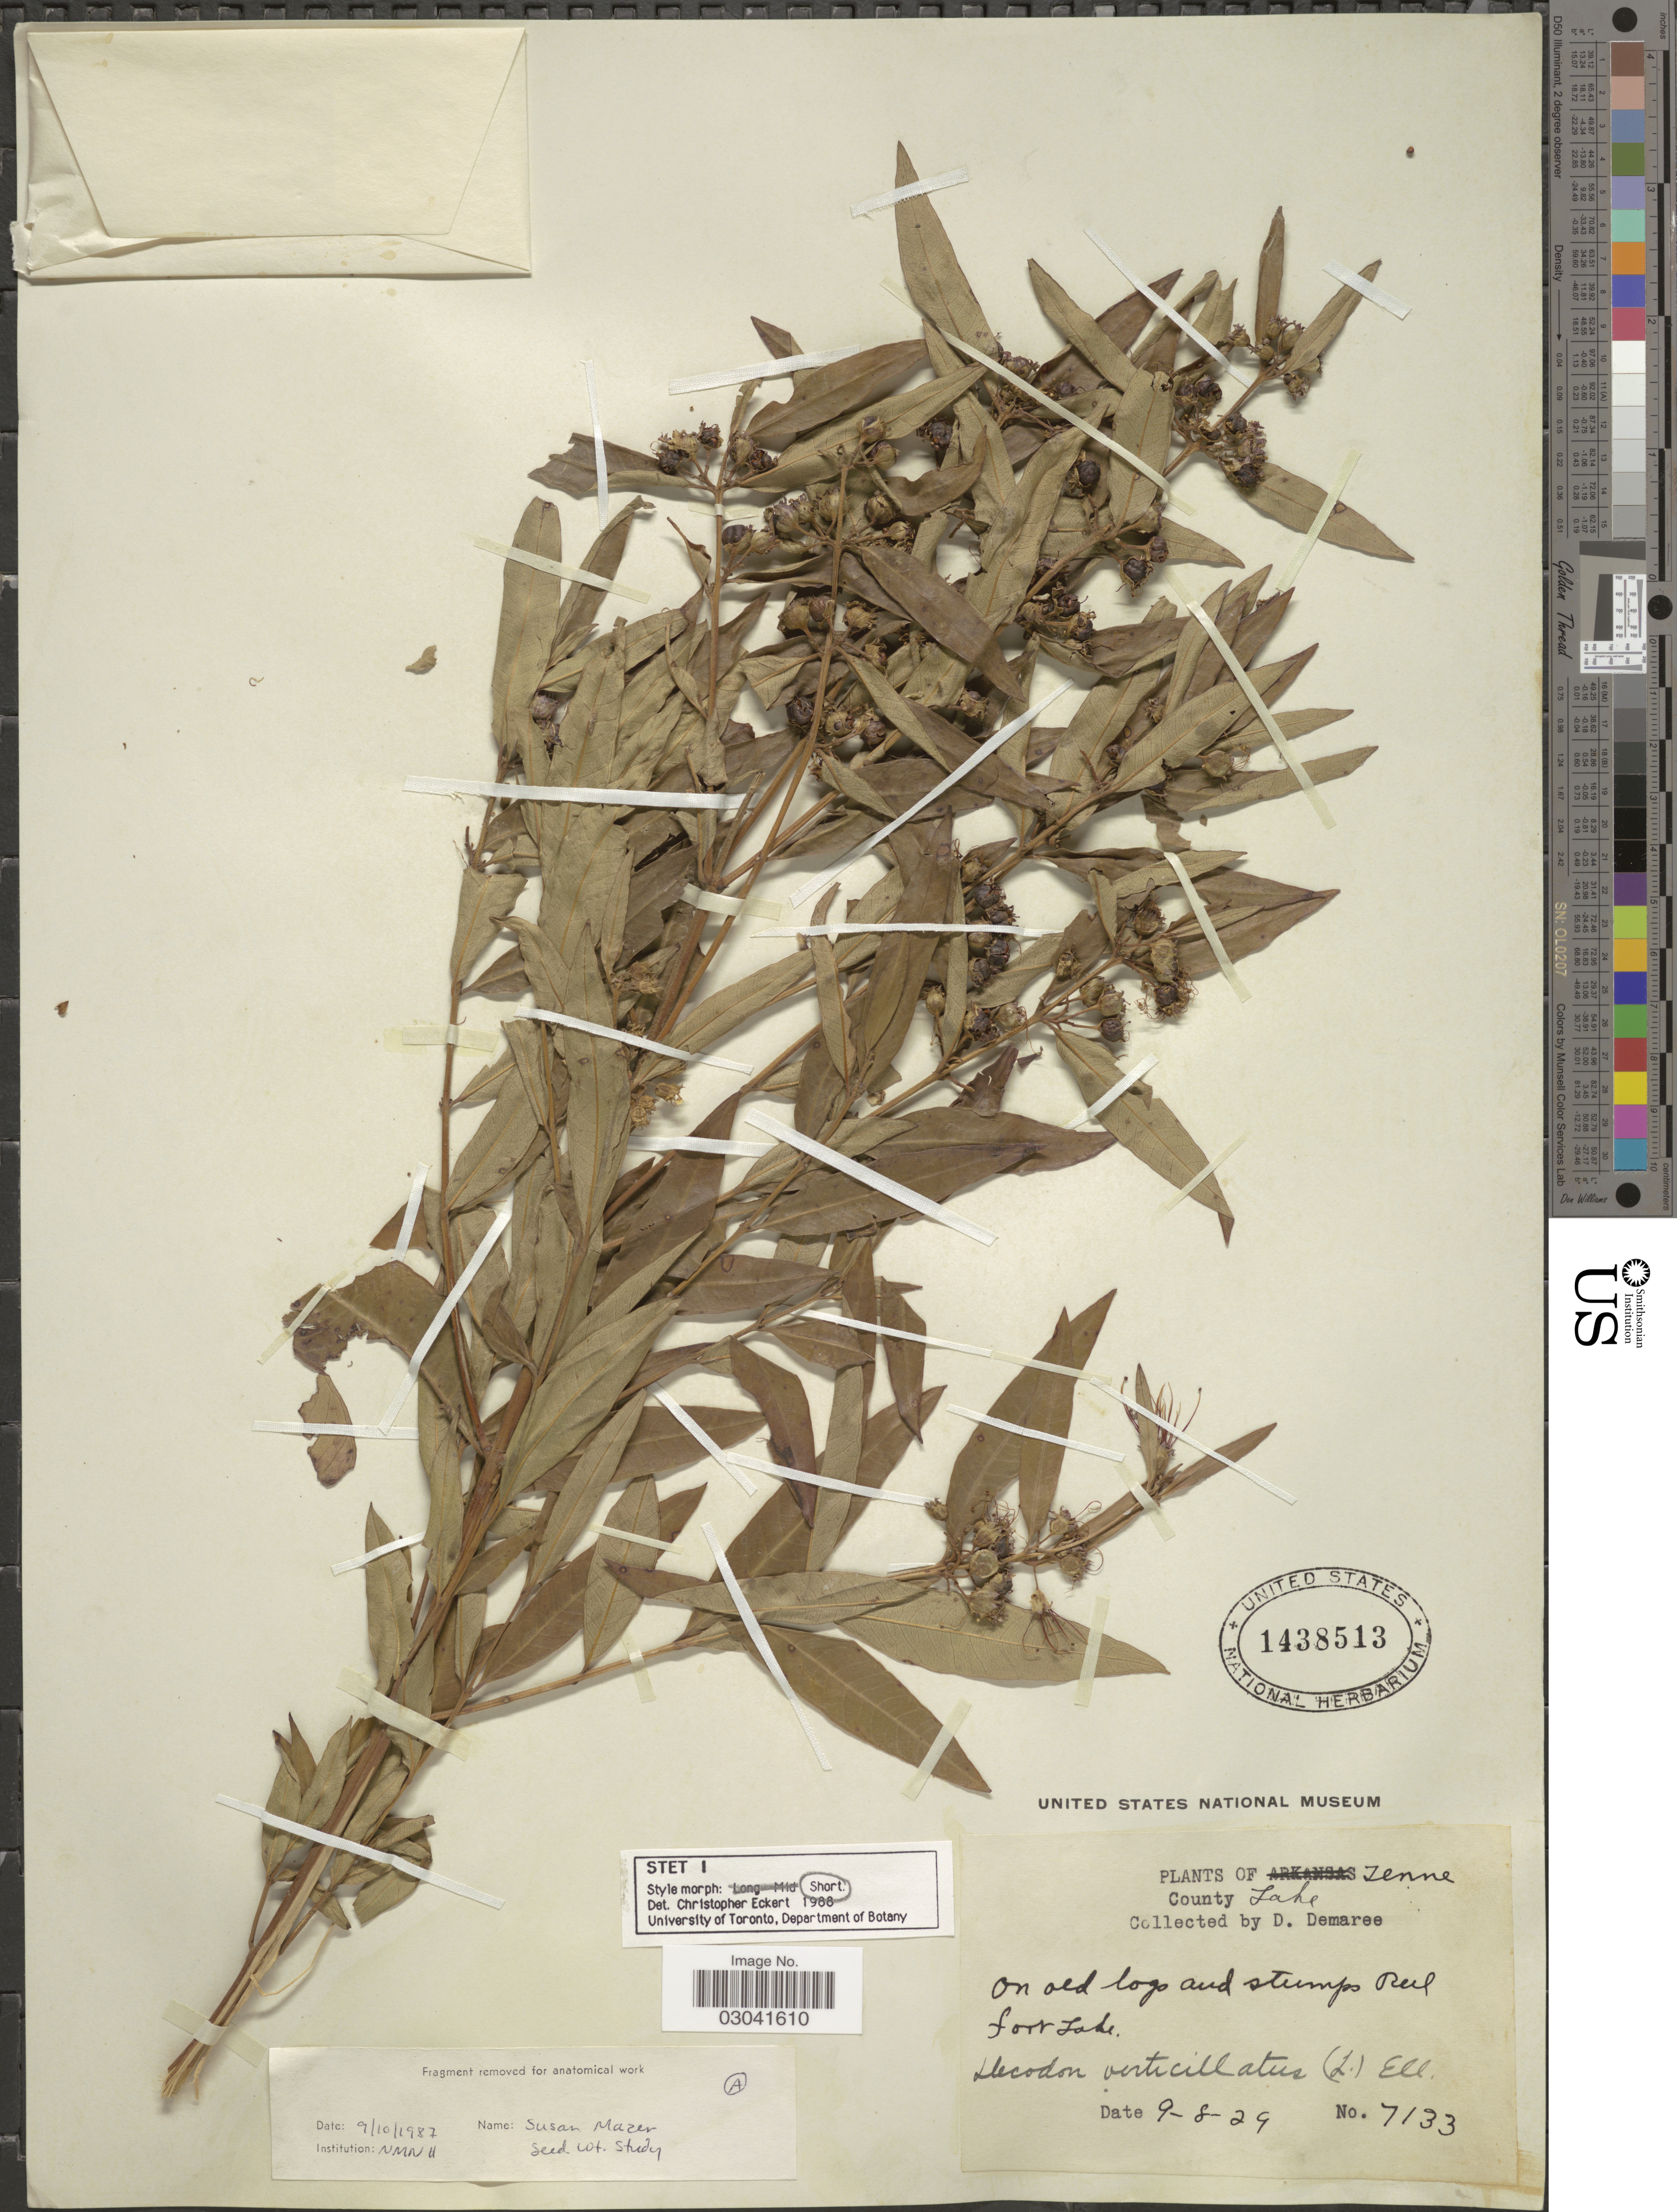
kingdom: Plantae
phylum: Tracheophyta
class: Magnoliopsida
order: Myrtales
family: Lythraceae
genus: Decodon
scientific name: Decodon verticillatus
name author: (L.) Elliott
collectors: D. Demaree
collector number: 7133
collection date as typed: Transcribed d/m/y: 8/9/29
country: United States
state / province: Tennessee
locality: County Lake. On old logs and stump Reelfoot Lake.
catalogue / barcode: US 1438513